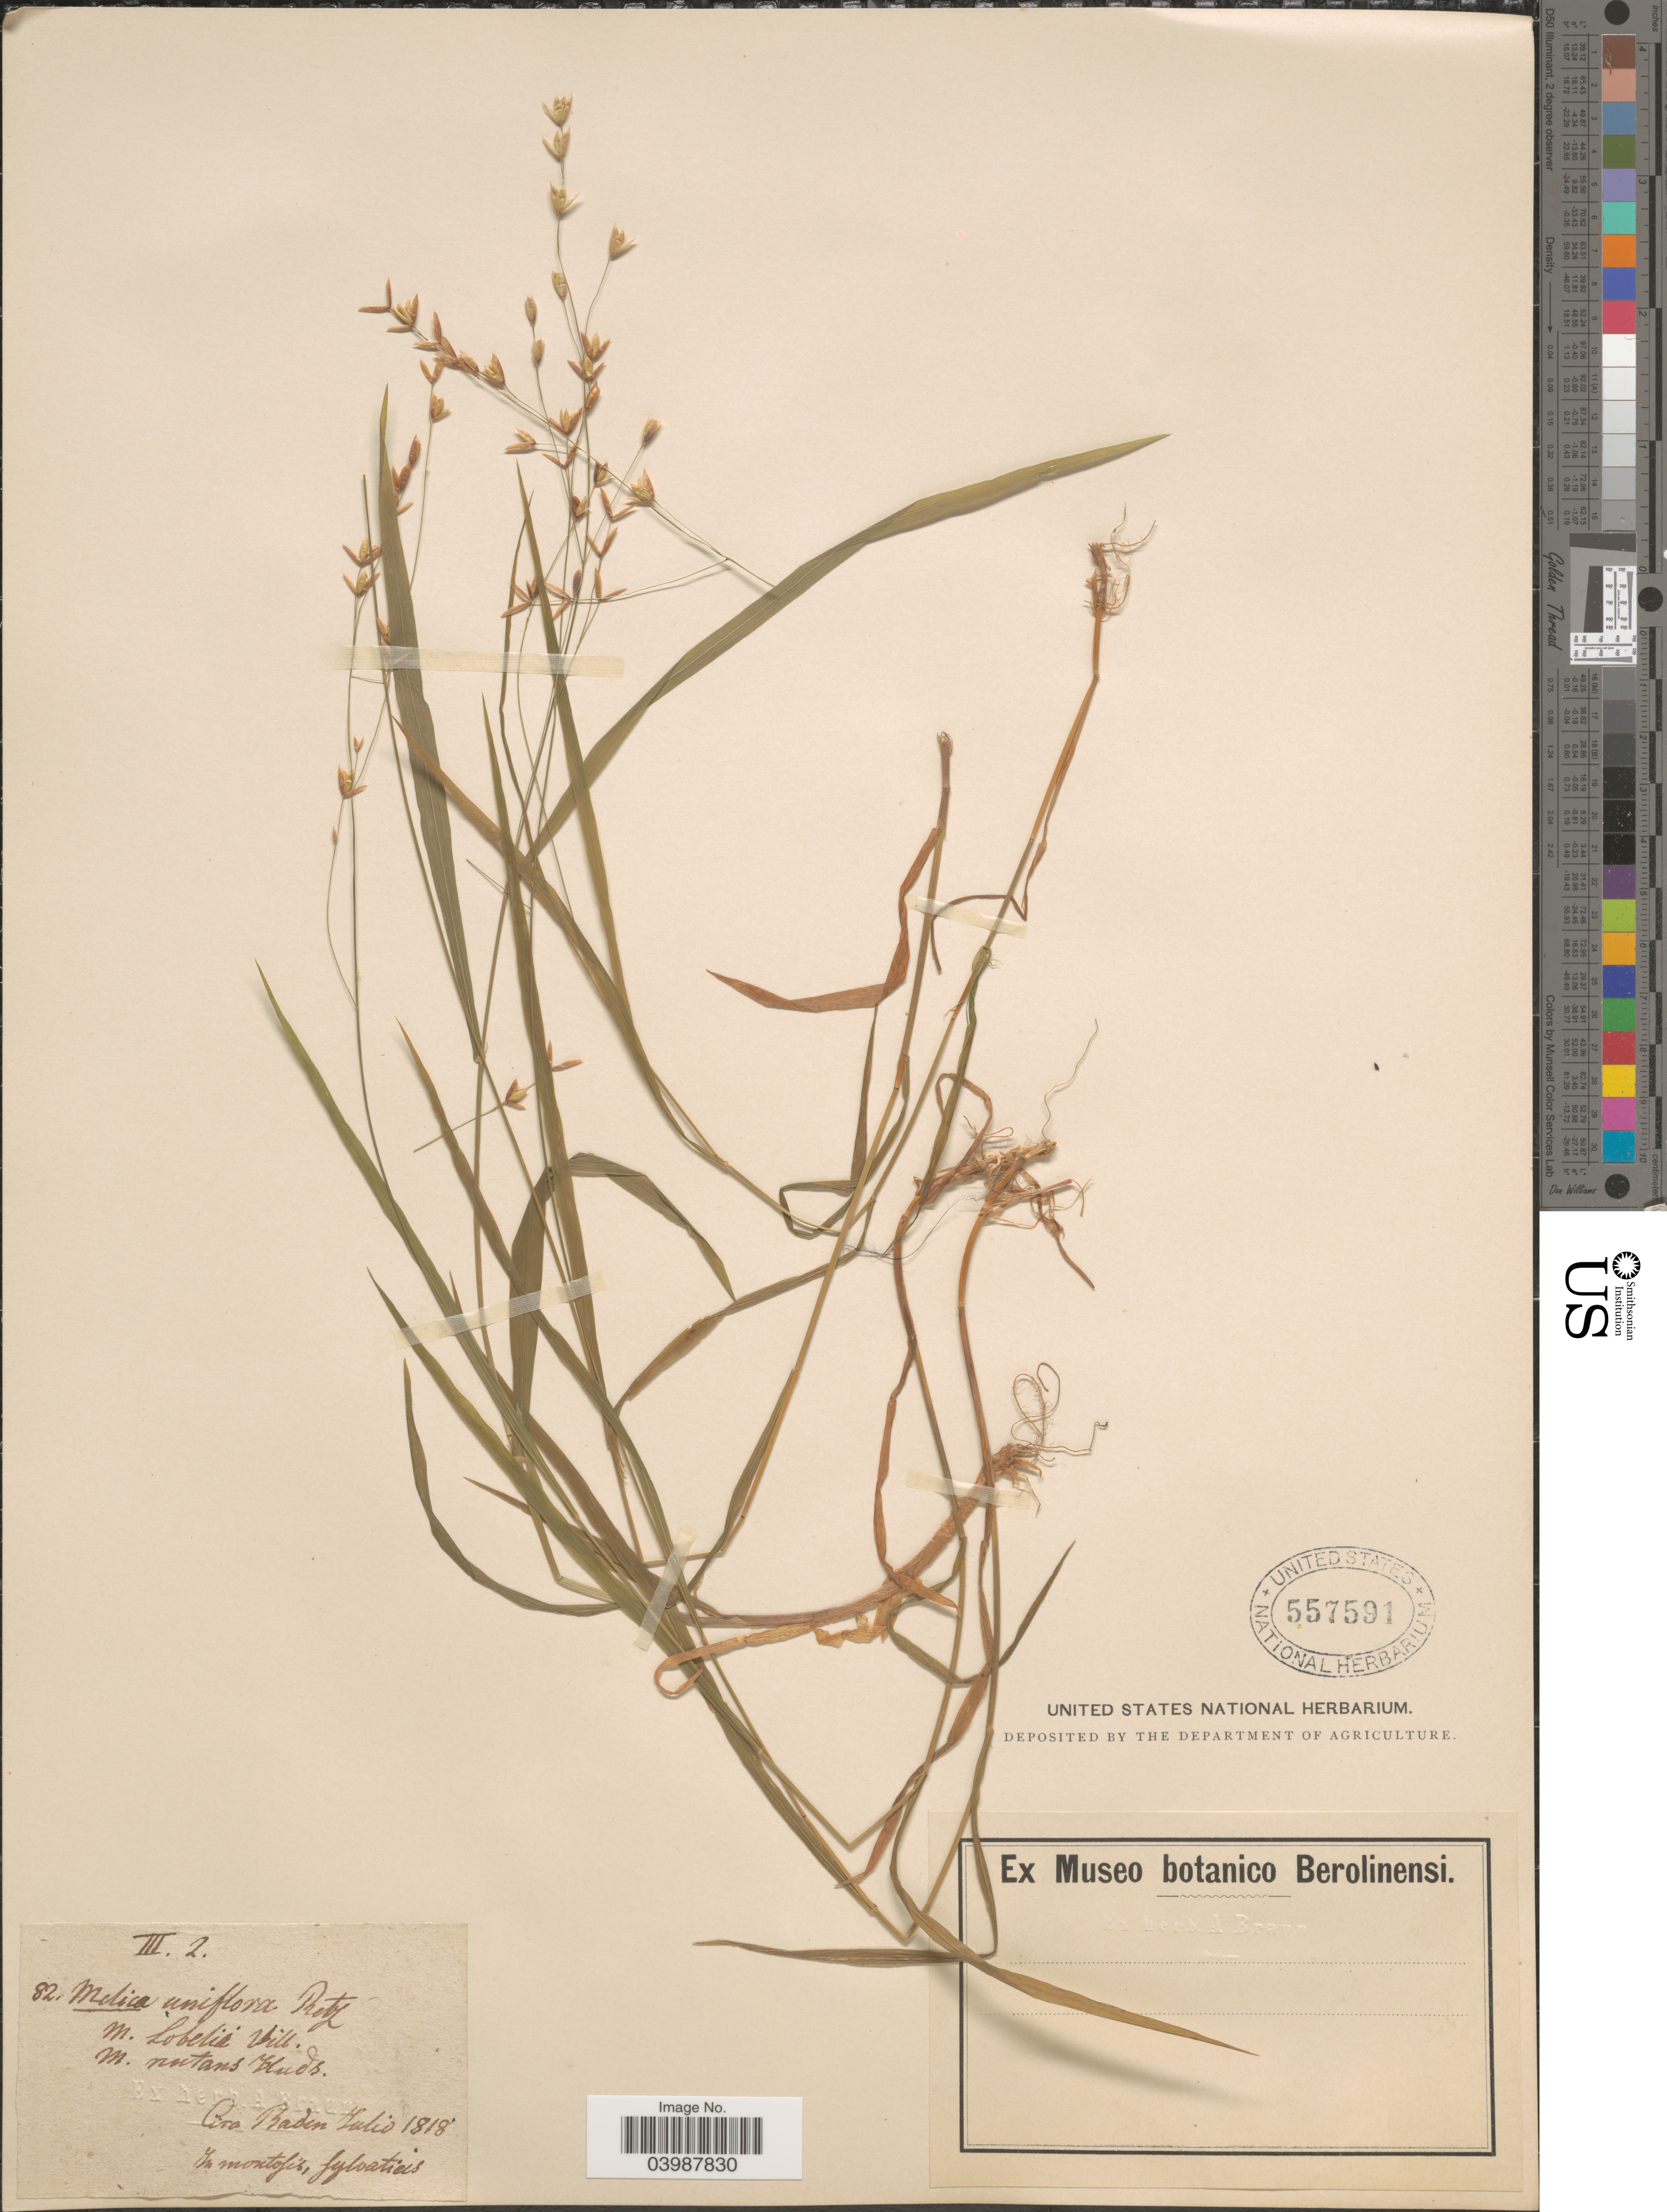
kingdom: Plantae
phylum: Tracheophyta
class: Liliopsida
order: Poales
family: Poaceae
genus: Melica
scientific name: Melica uniflora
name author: Retz.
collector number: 82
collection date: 1818-07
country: Germany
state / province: Baden-Württemberg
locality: Gro. Baden.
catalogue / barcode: US 557591